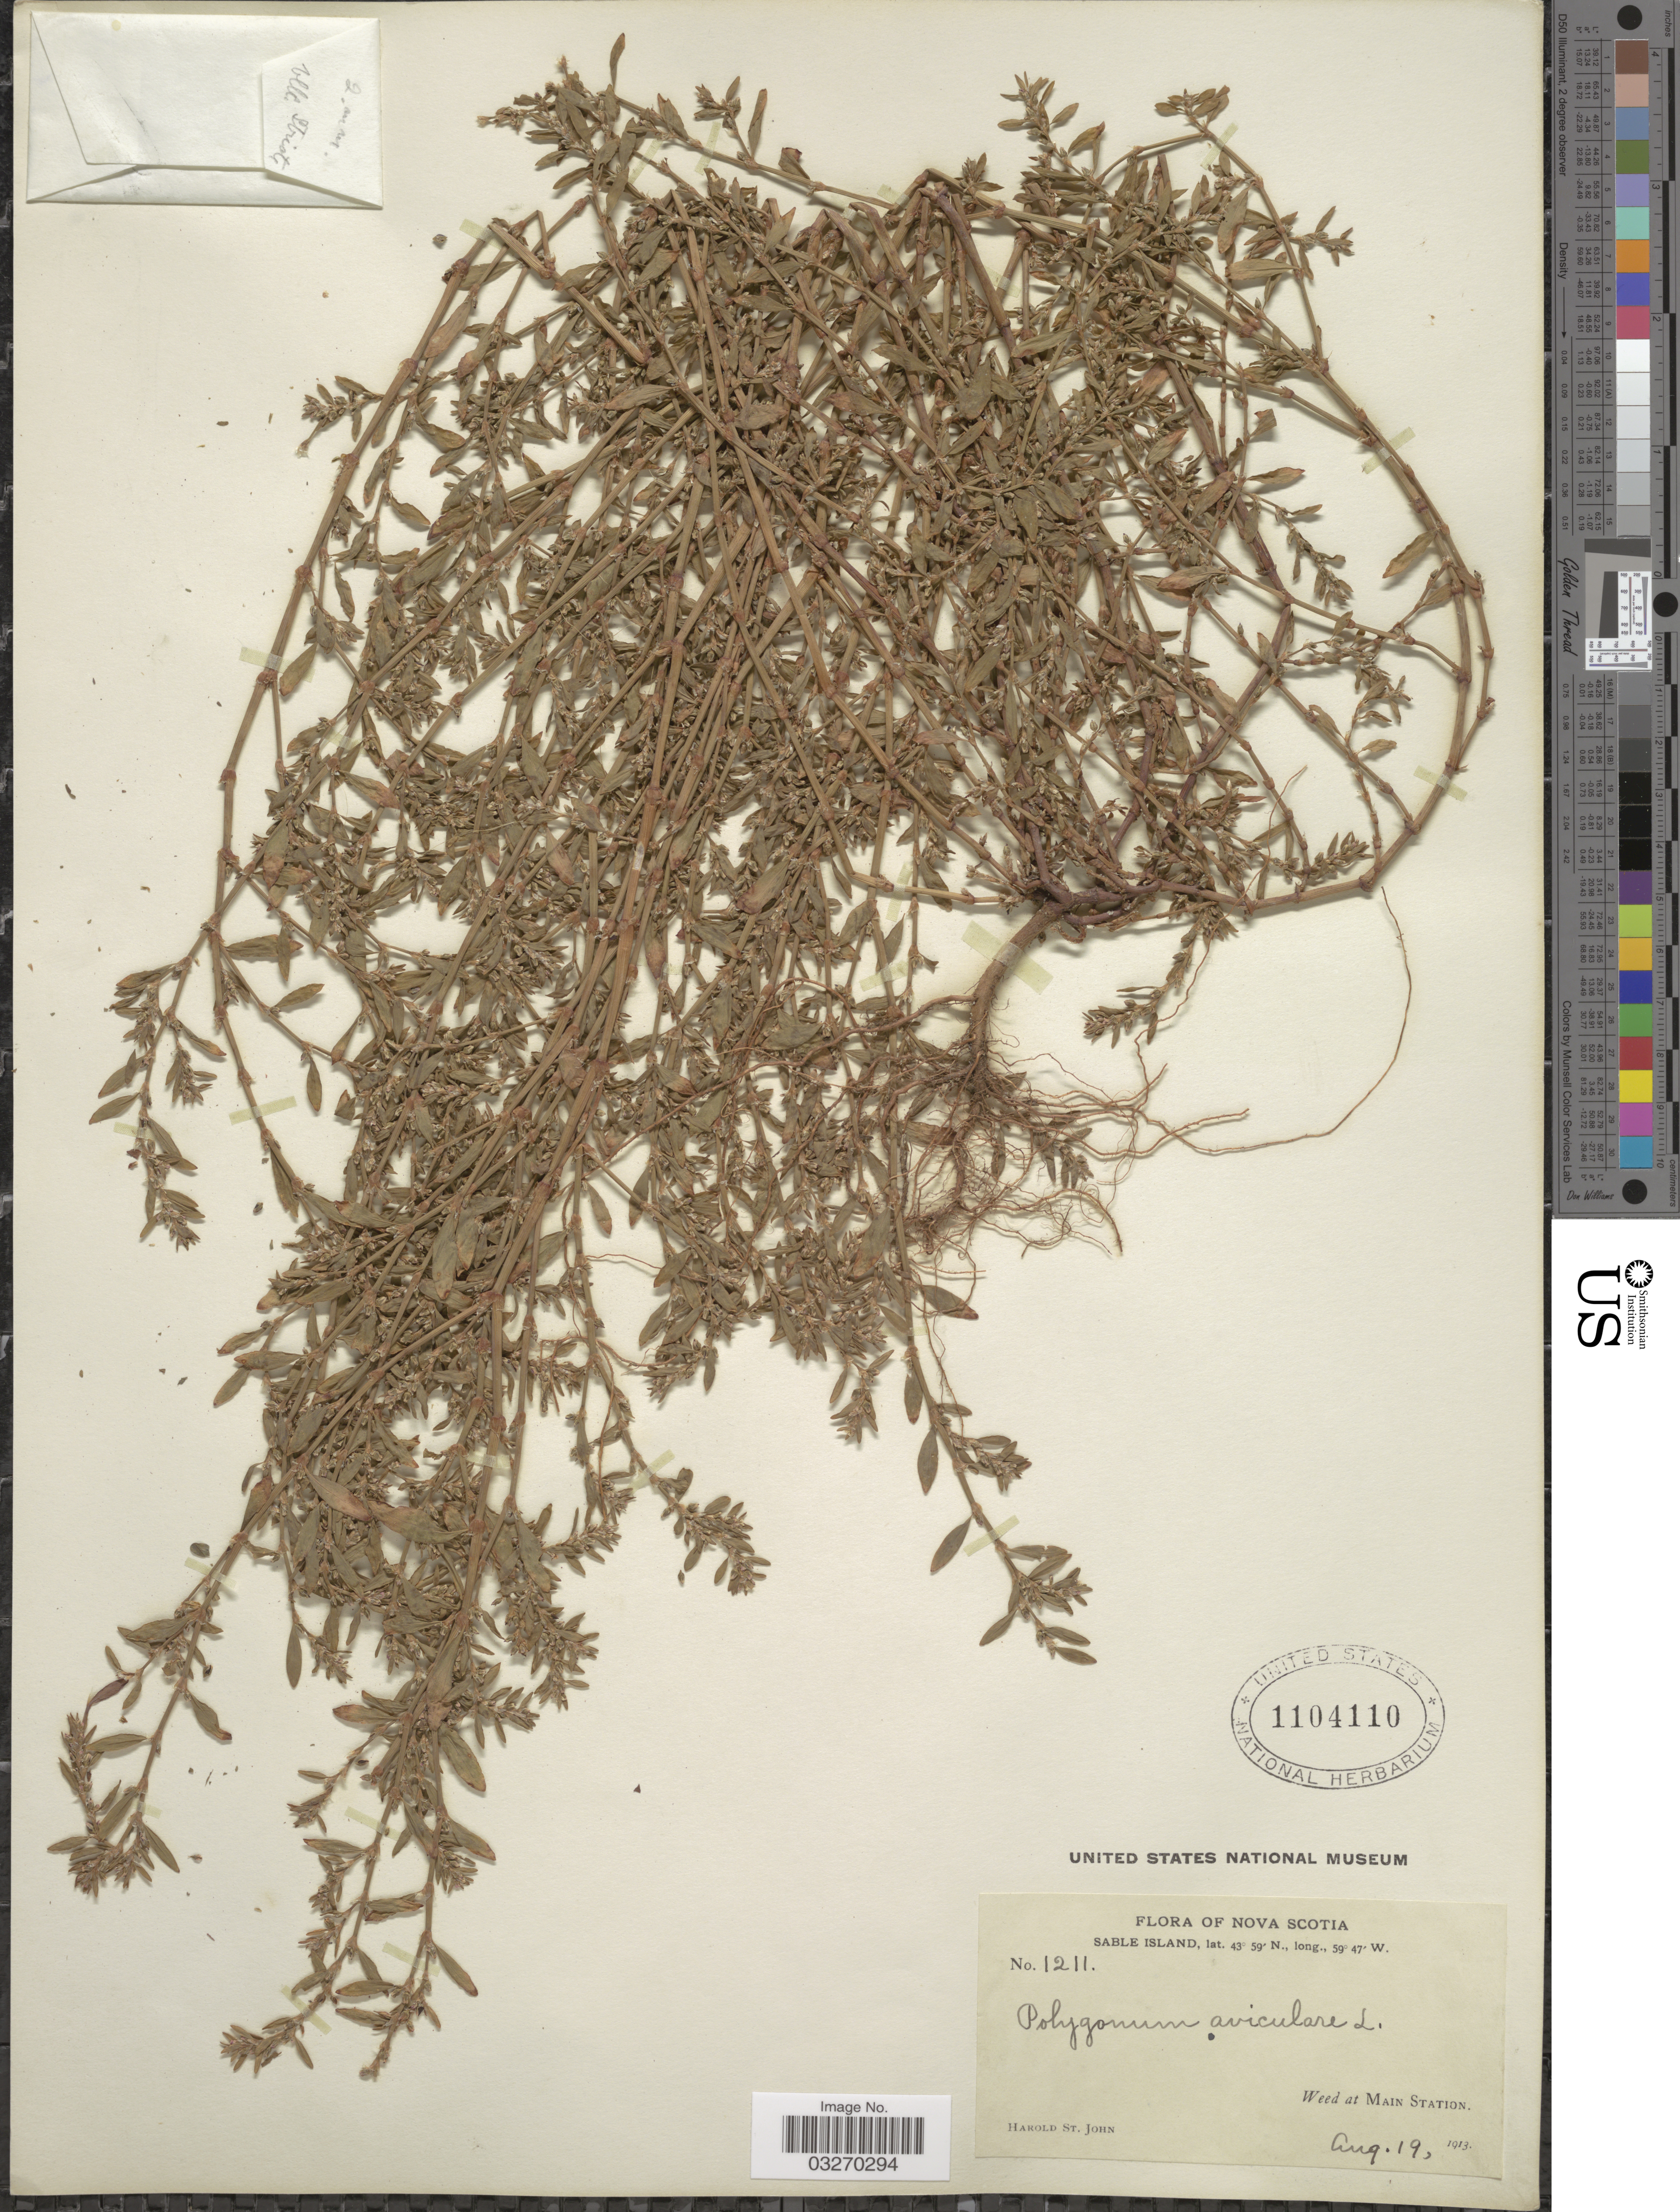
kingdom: Plantae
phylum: Tracheophyta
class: Magnoliopsida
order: Caryophyllales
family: Polygonaceae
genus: Polygonum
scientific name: Polygonum monspeliense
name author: Thiéb.-Bern. ex Pers.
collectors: H. St. John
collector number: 1211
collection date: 1913-08-19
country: Canada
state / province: Nova Scotia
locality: Sable Island. Weed at Main Station.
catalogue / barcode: US 1104110